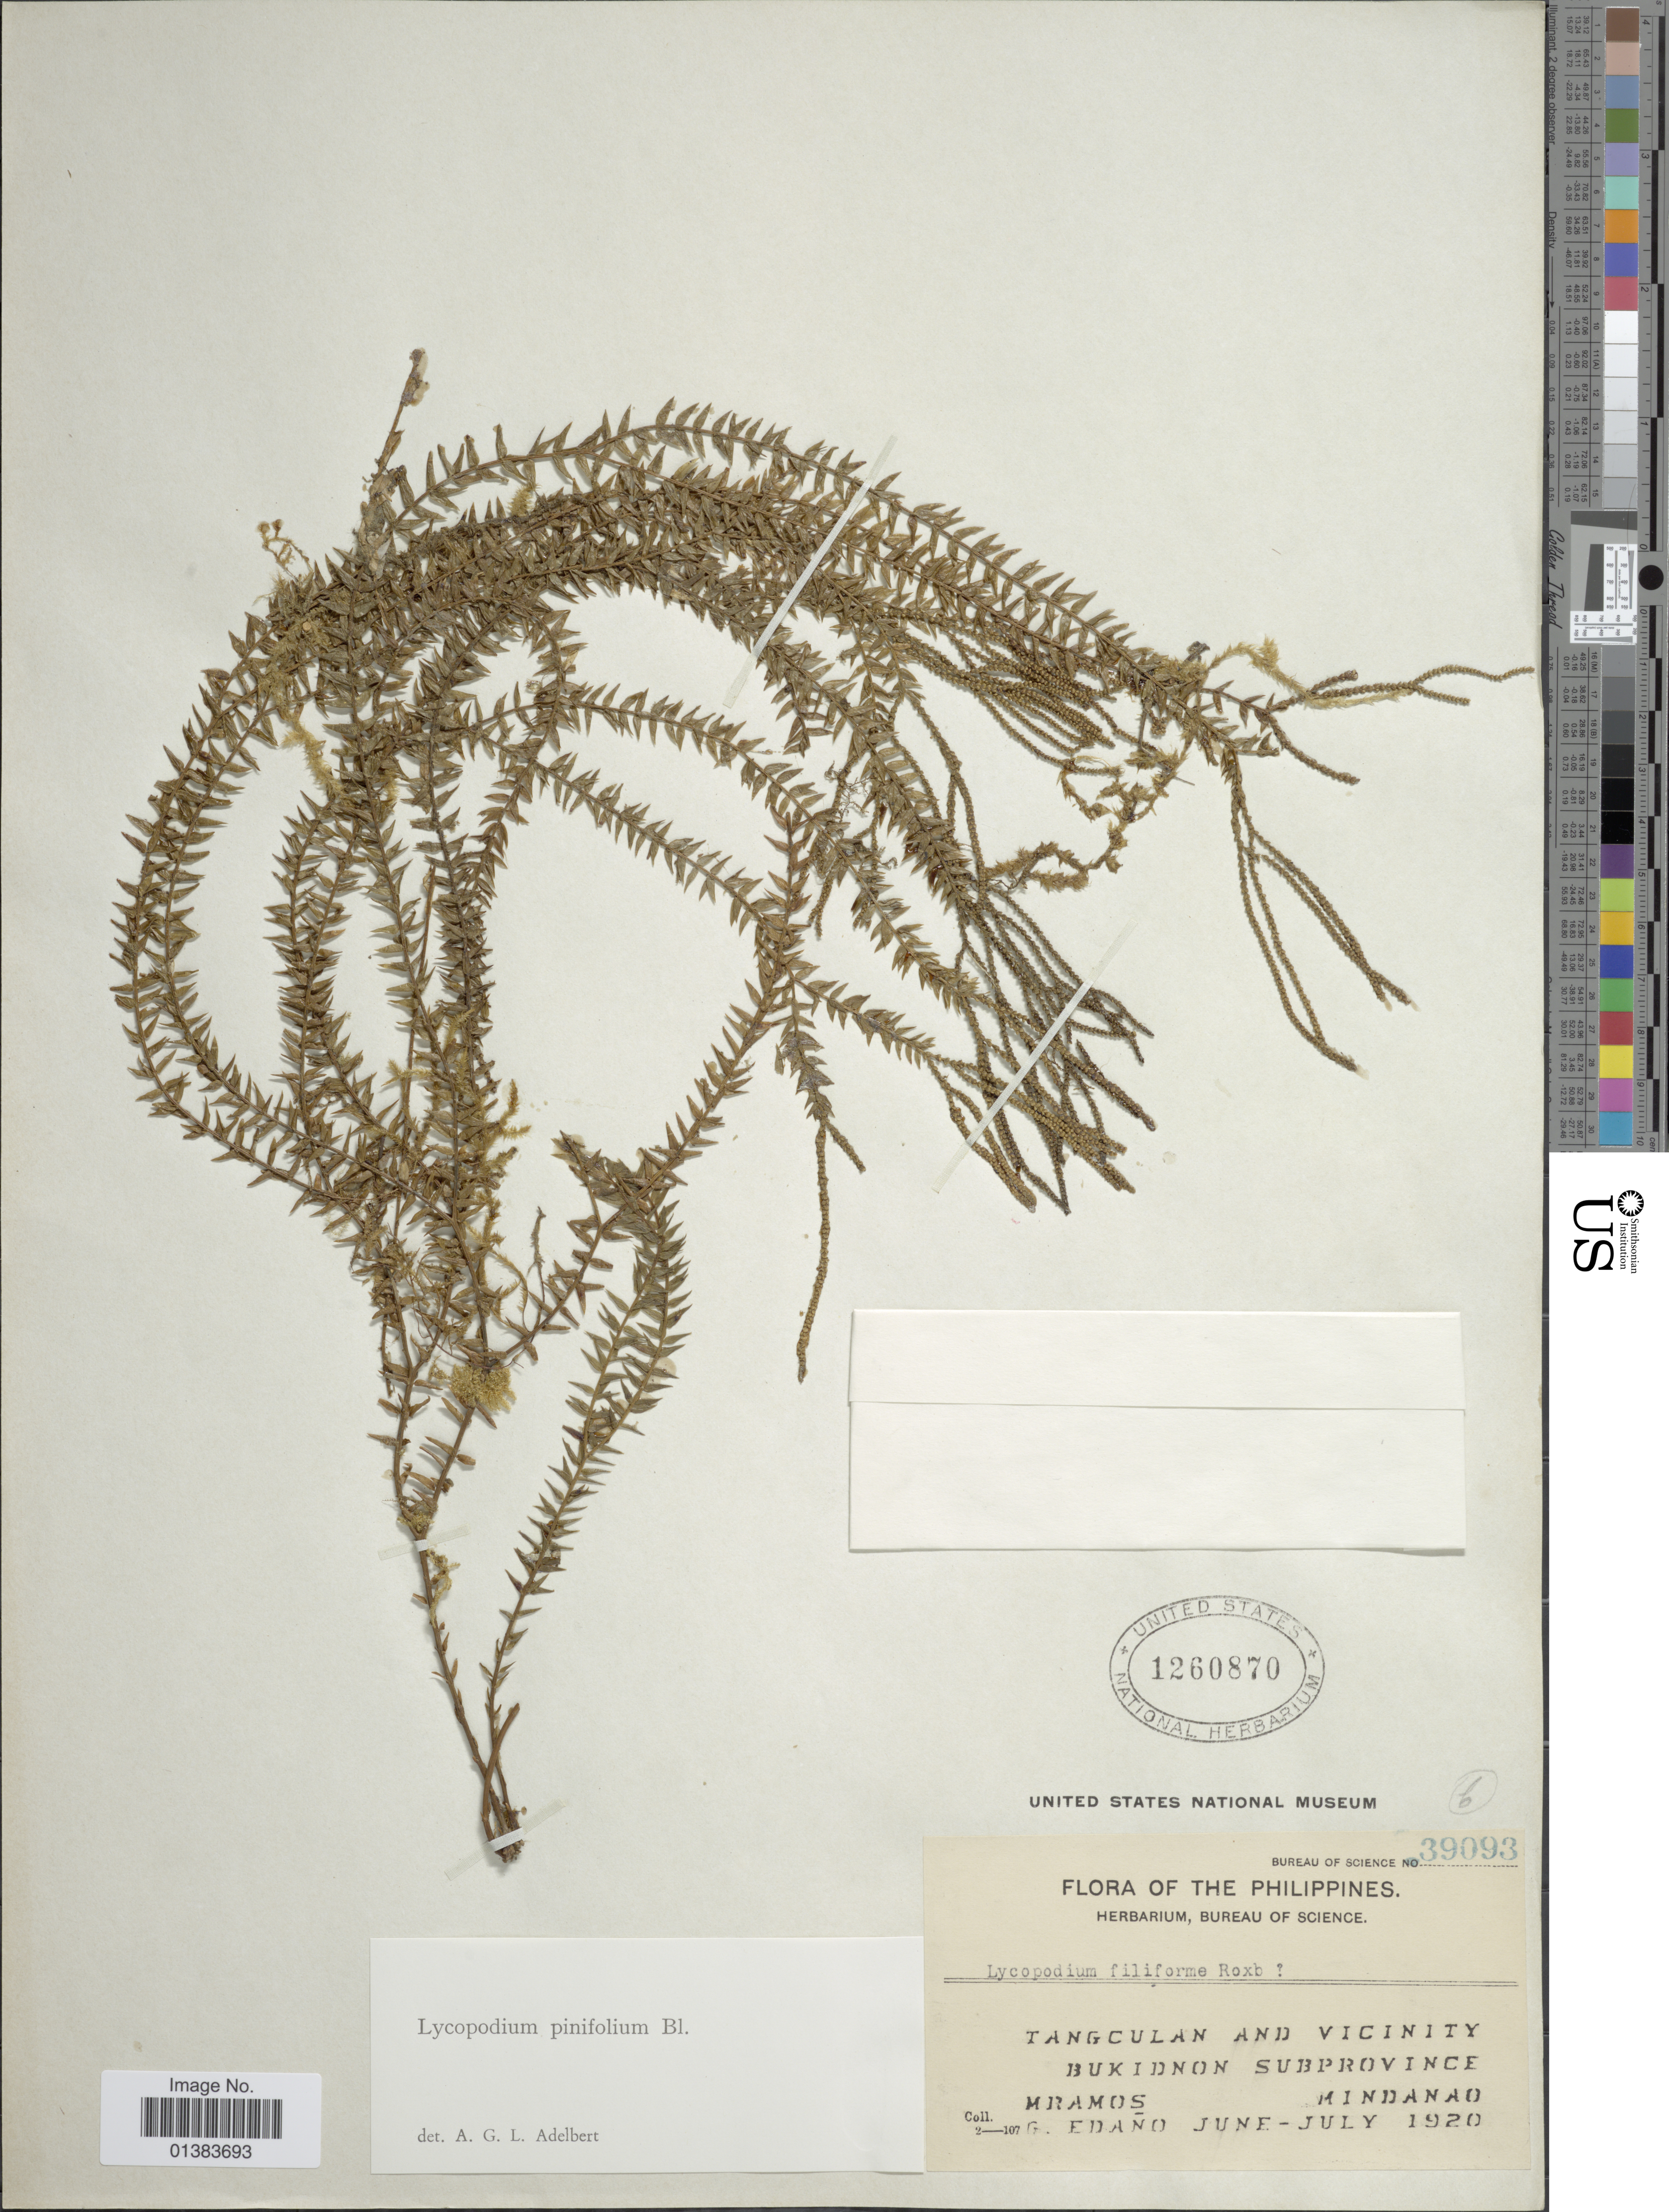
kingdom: Plantae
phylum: Tracheophyta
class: Lycopodiopsida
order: Lycopodiales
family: Lycopodiaceae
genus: Phlegmariurus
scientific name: Phlegmariurus banayanicus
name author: (Herter) A. R. Field & Bostock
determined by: Field, A. R.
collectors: M. Ramos & G. Edaño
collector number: Bureau of Science 39093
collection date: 1920-06/1920-07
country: Philippines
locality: Tangculan and Vicinity Bukidnon Subprovince, Luzon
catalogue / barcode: US 1260870